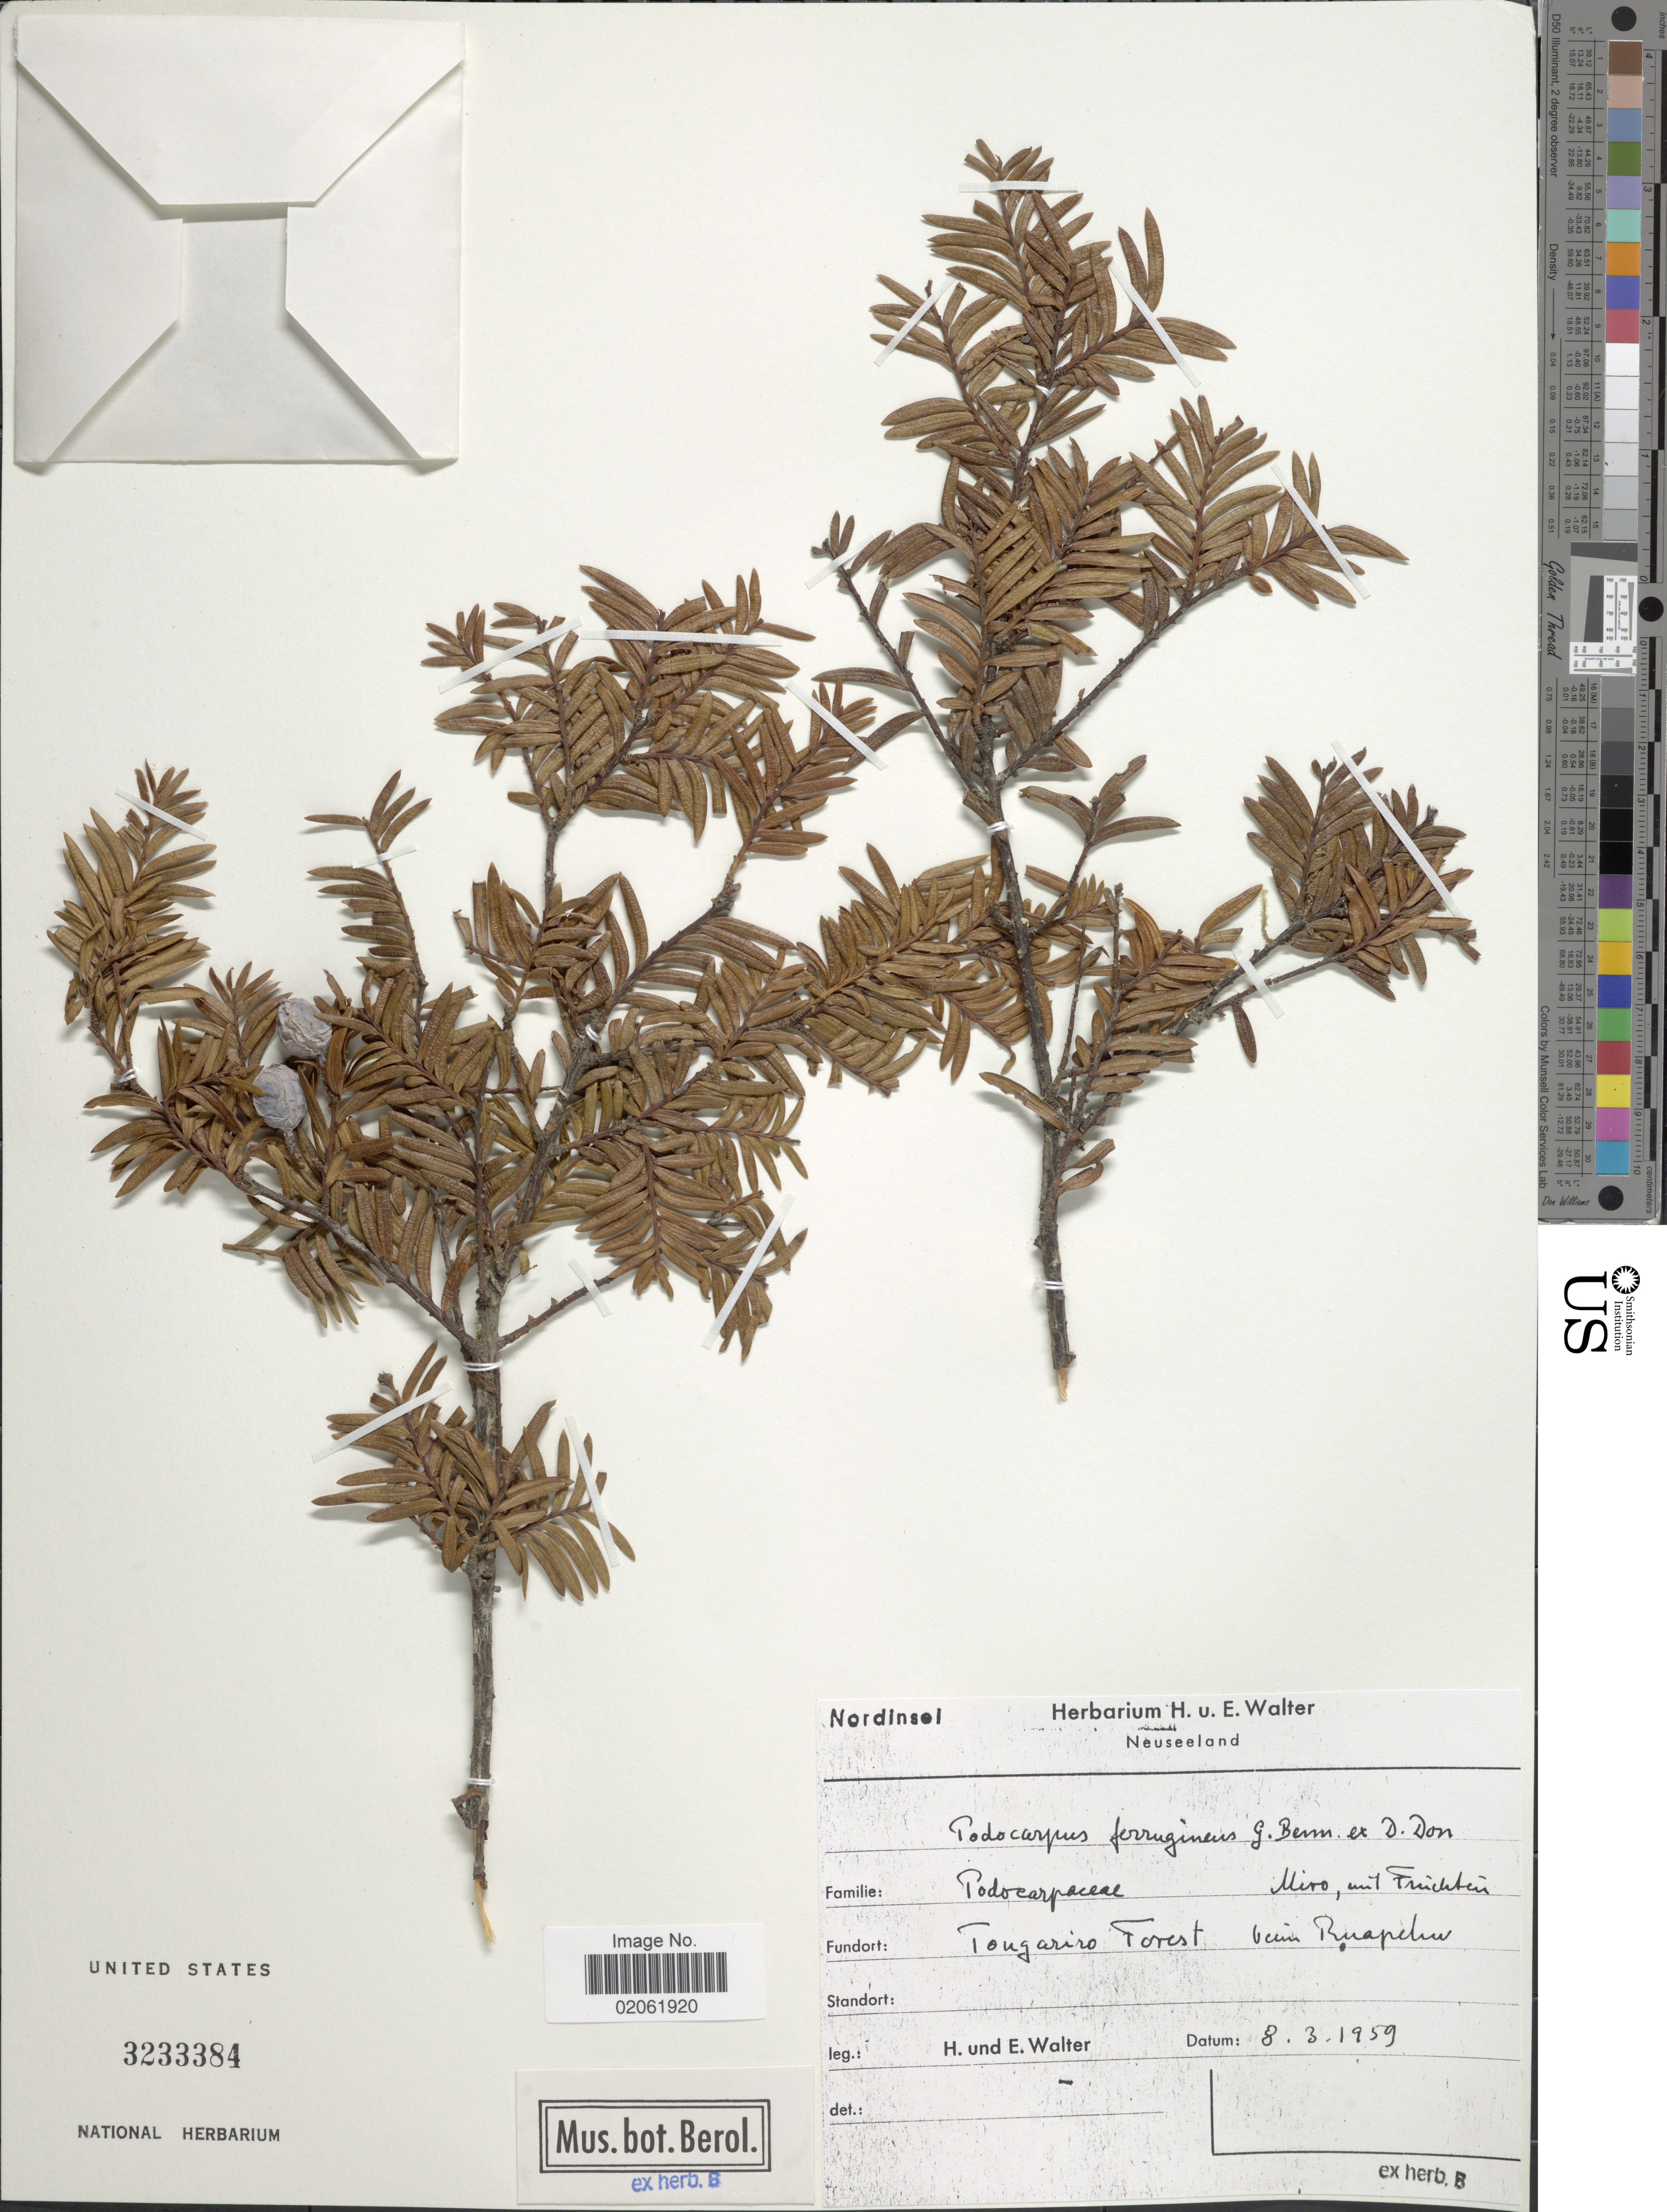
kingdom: Plantae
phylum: Tracheophyta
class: Pinopsida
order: Pinales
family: Podocarpaceae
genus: Podocarpus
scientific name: Podocarpus ferrugineus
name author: G. Benn. ex D. Don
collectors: H. P. H. Walter & E. Walter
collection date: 1959-03-08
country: New Zealand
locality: Tongariro Forest, vcin Ruapehu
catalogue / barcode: US 3233384